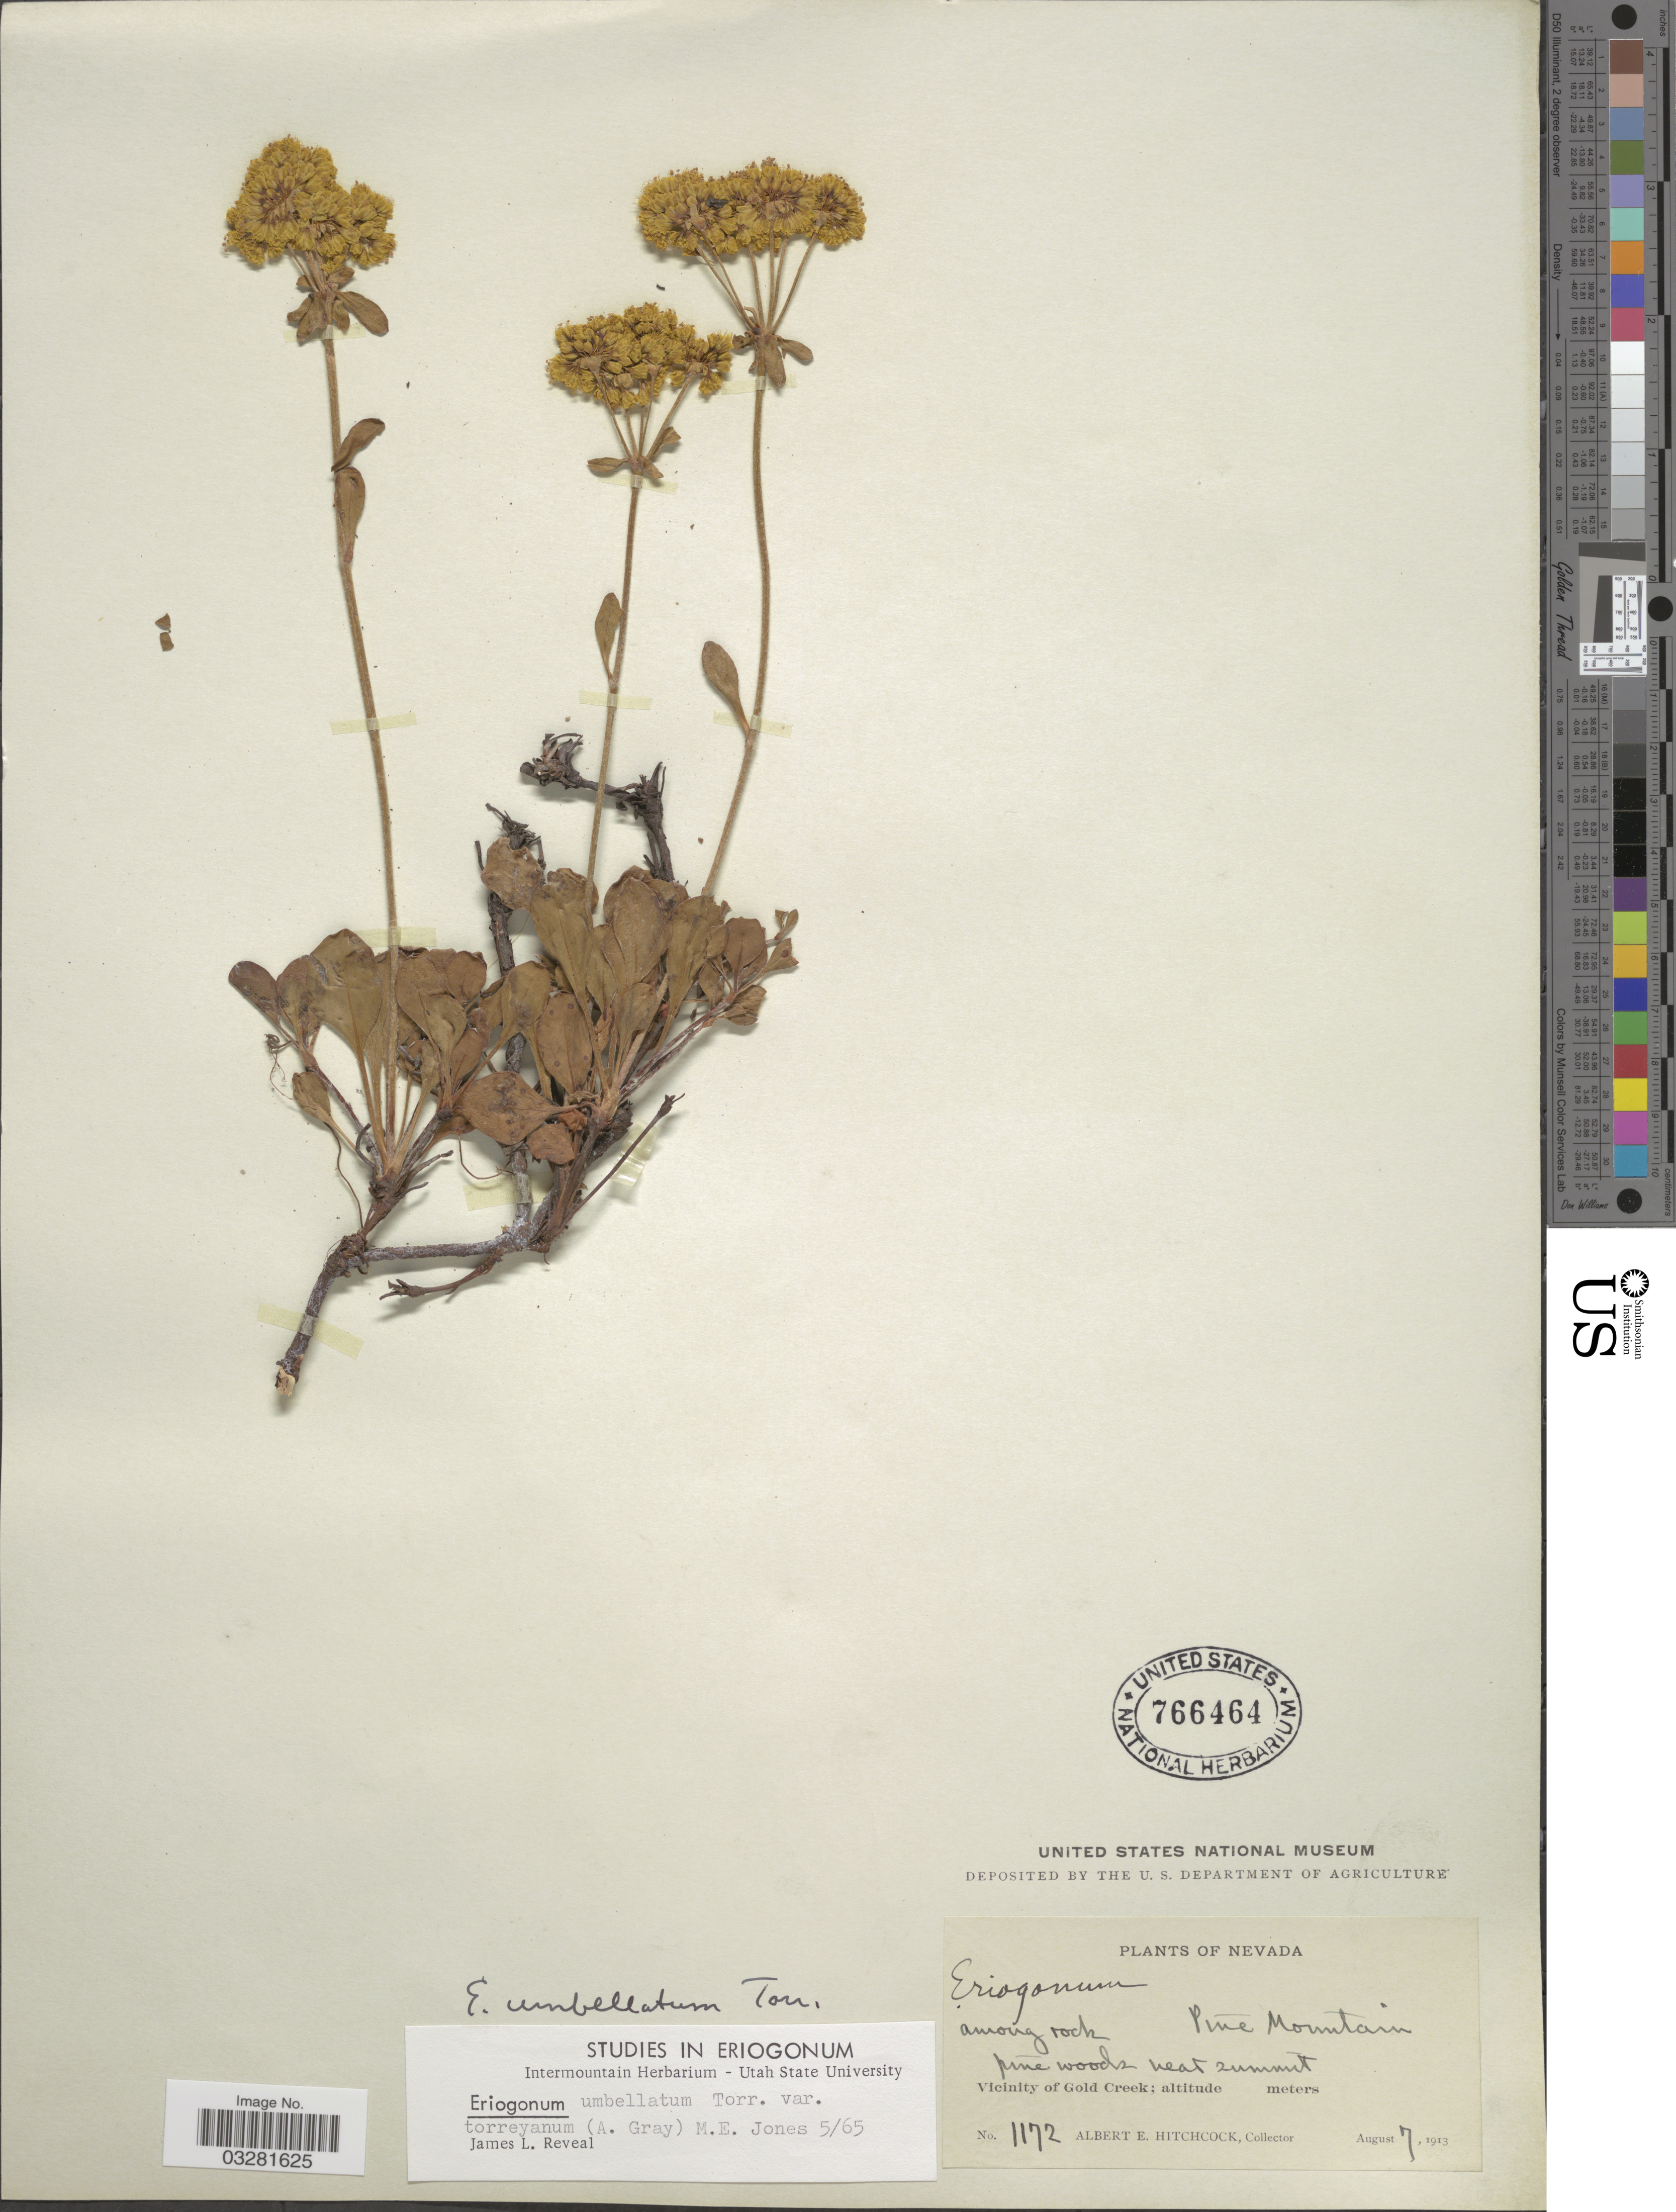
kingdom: Plantae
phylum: Tracheophyta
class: Magnoliopsida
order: Caryophyllales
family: Polygonaceae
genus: Eriogonum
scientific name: Eriogonum umbellatum var. intectum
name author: A. Nelson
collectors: A. Hitchcock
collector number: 1172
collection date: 1913-08-07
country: United States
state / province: Nevada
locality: Pine Mountain. Vicinity of Gold Creek.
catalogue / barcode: US 766464